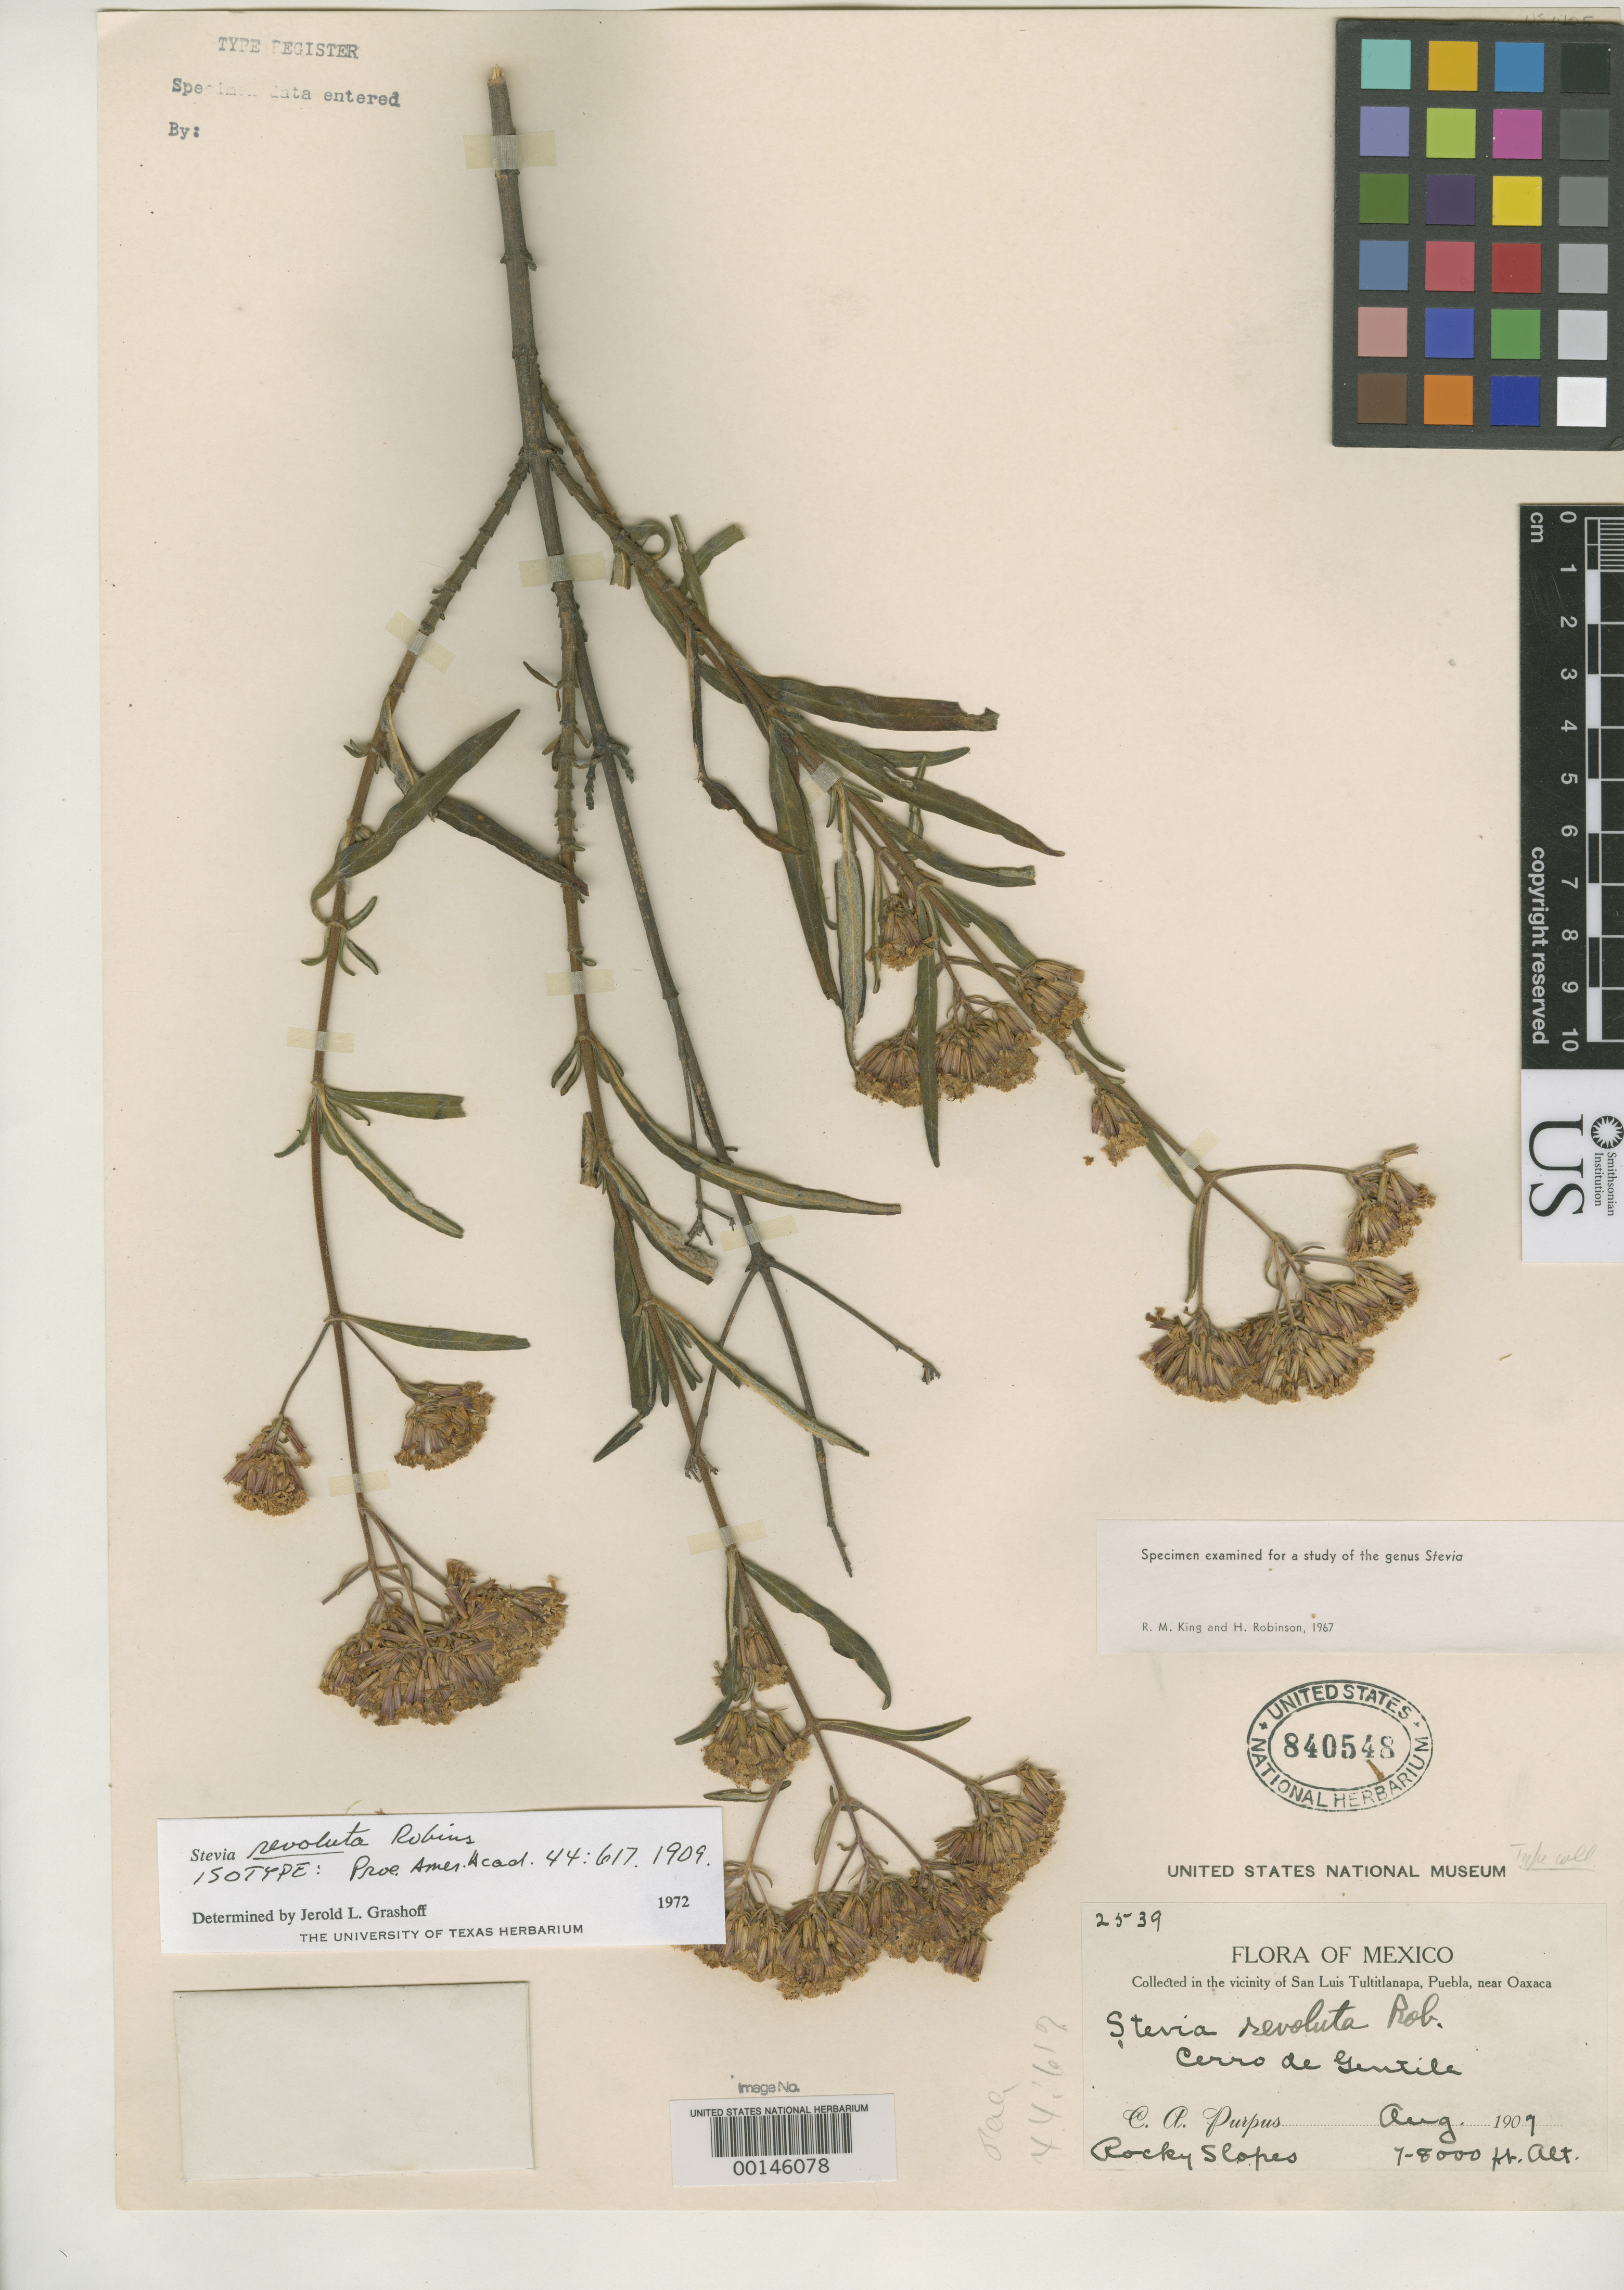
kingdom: Plantae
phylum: Tracheophyta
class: Magnoliopsida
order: Asterales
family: Asteraceae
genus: Stevia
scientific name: Stevia revoluta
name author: B.L. Rob.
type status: Isotype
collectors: C. A. Purpus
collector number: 2539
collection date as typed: Aug 1907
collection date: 1907-08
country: Mexico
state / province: Puebla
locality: Cerro de Gentile; alt. 7000-8000 ft.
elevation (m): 2134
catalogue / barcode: US 840548